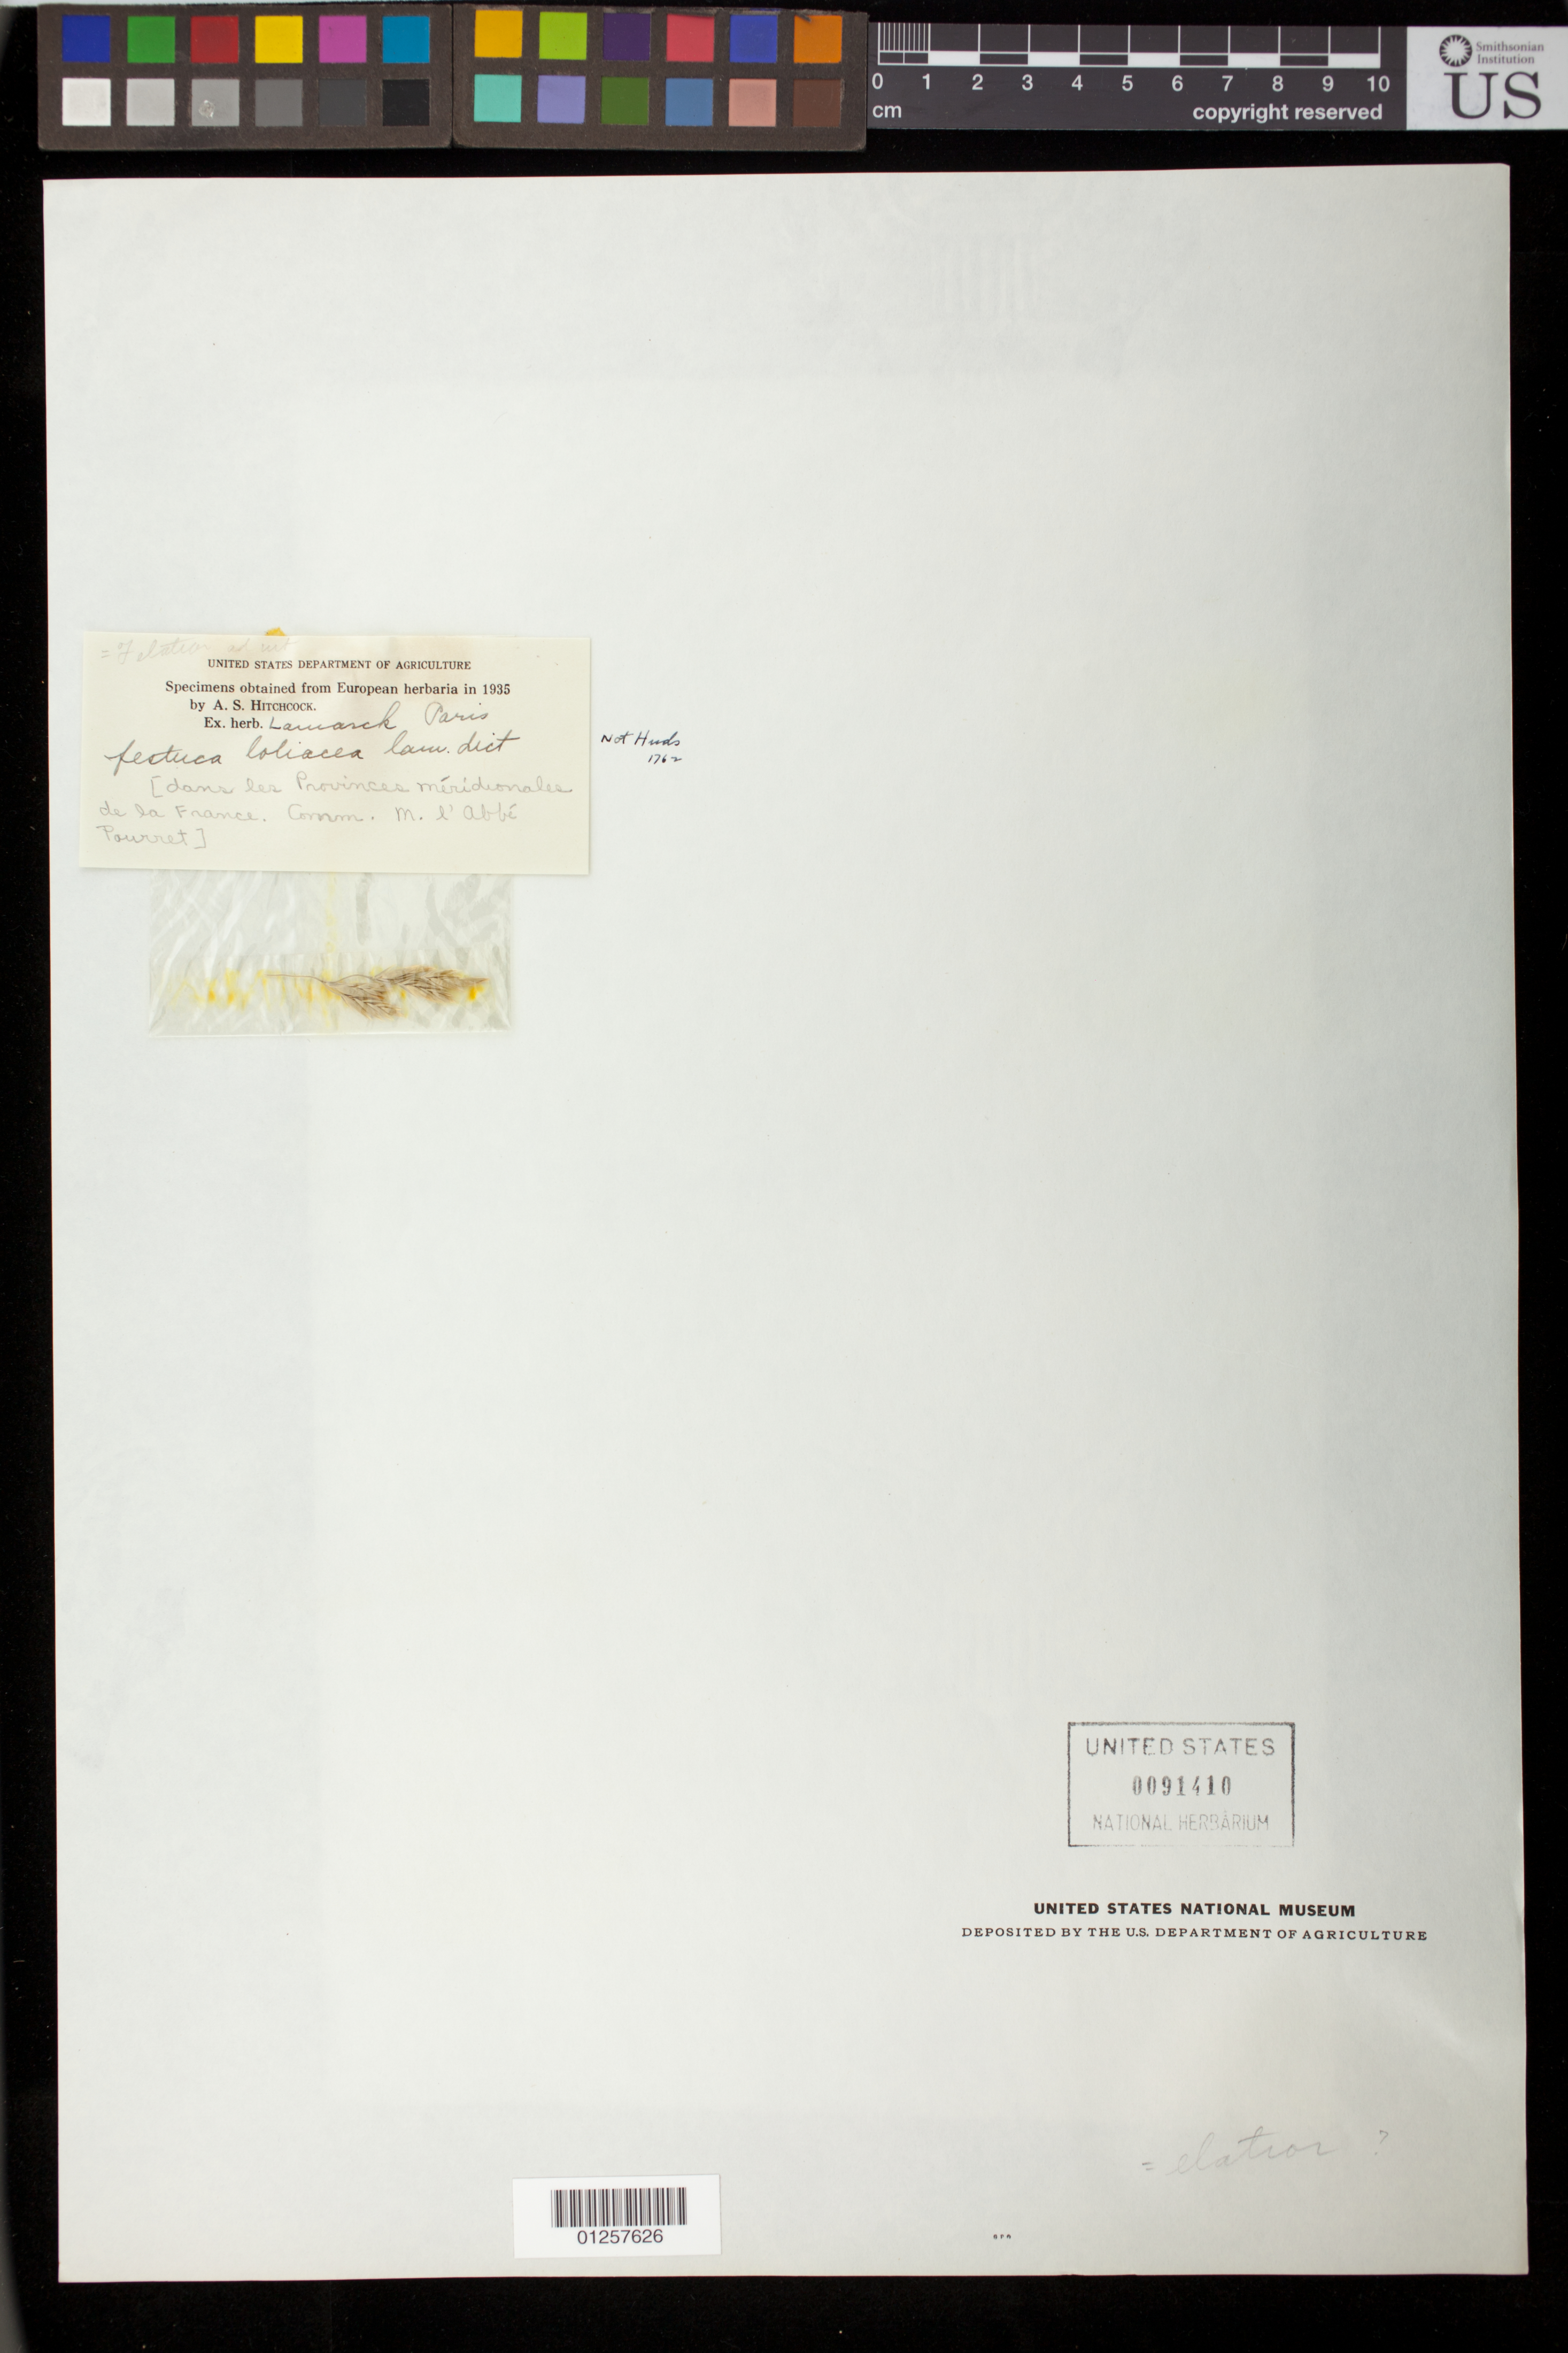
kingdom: Plantae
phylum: Tracheophyta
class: Liliopsida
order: Poales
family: Poaceae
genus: Festuca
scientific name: Festuca loliacea Lam., nom. illeg.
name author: Lam.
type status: Type Collection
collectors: P. Pourret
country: France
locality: Meridionales de la France.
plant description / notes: Fragmentary material of type specimen ex herb Lamarck Paris.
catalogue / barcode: US 91410